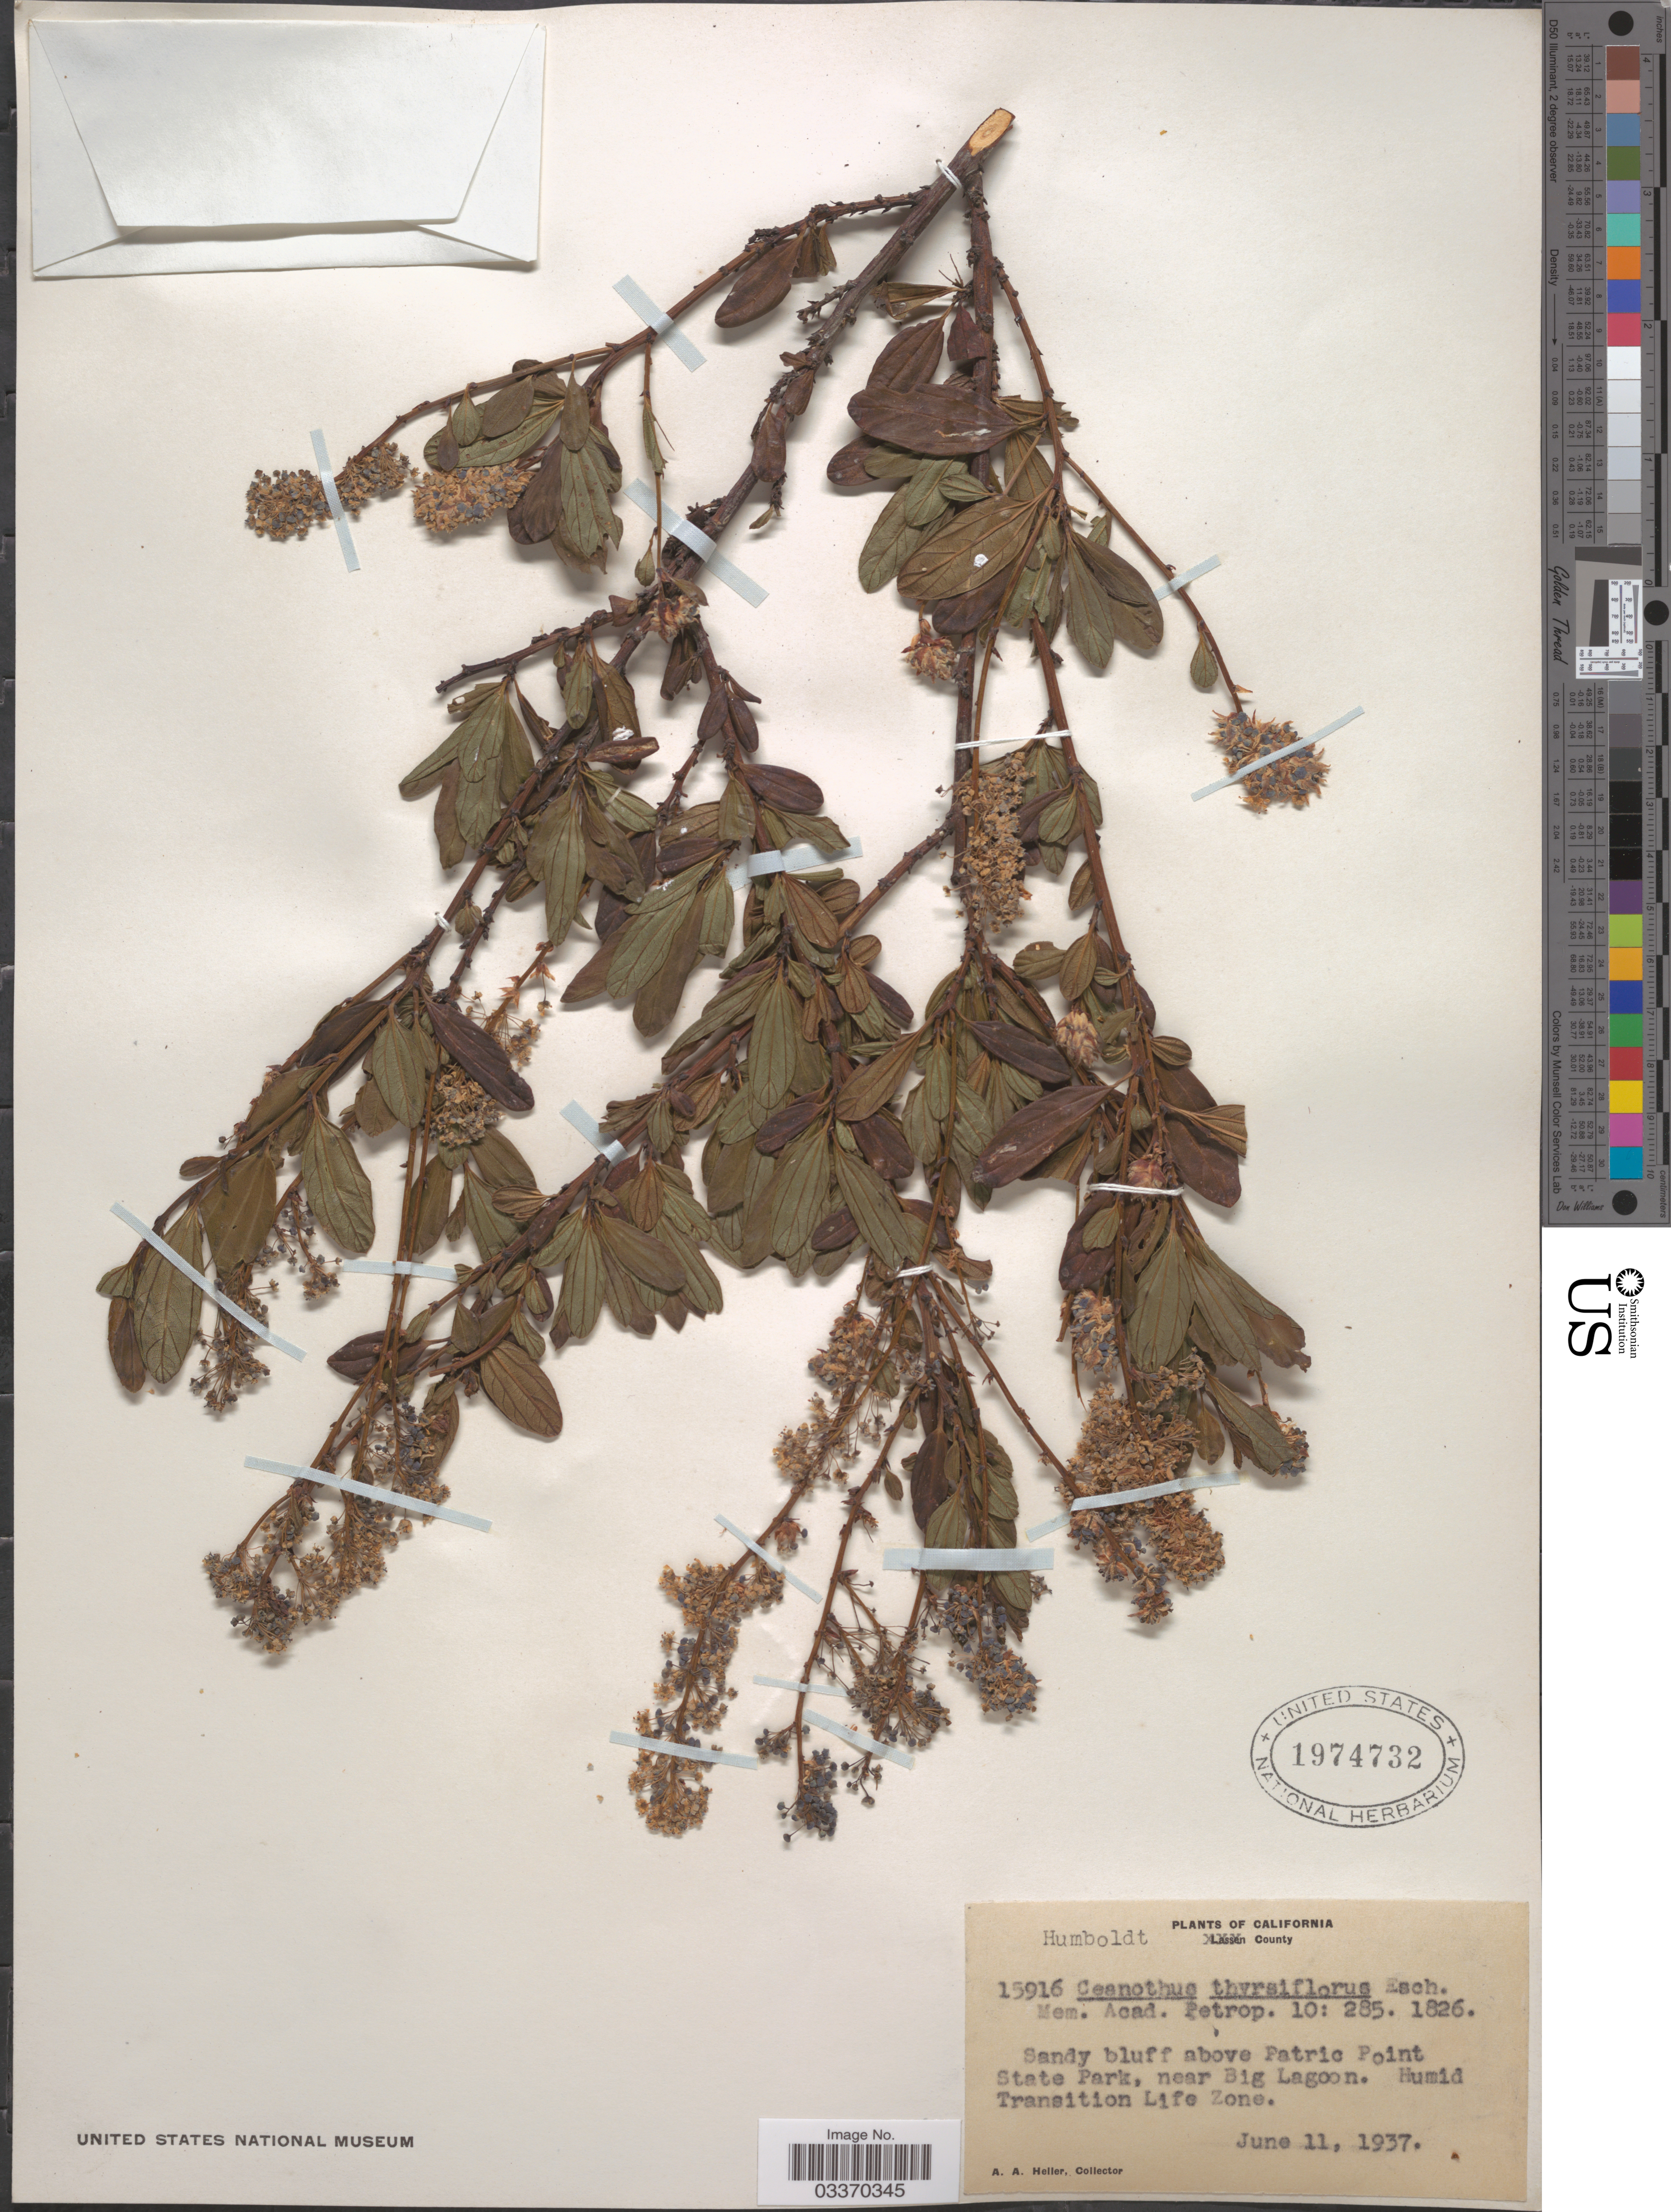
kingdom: Plantae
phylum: Tracheophyta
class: Magnoliopsida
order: Rosales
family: Rhamnaceae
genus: Ceanothus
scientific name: Ceanothus thyrsiflorus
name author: Eschsch.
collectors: A. A. Heller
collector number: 15916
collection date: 1937-06-11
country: United States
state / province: California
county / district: Humboldt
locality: Humboldt County. Sandy bluff above Patric Point State Park, near Big Lagoon. Humid Transition Life Zone.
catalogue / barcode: US 1974732